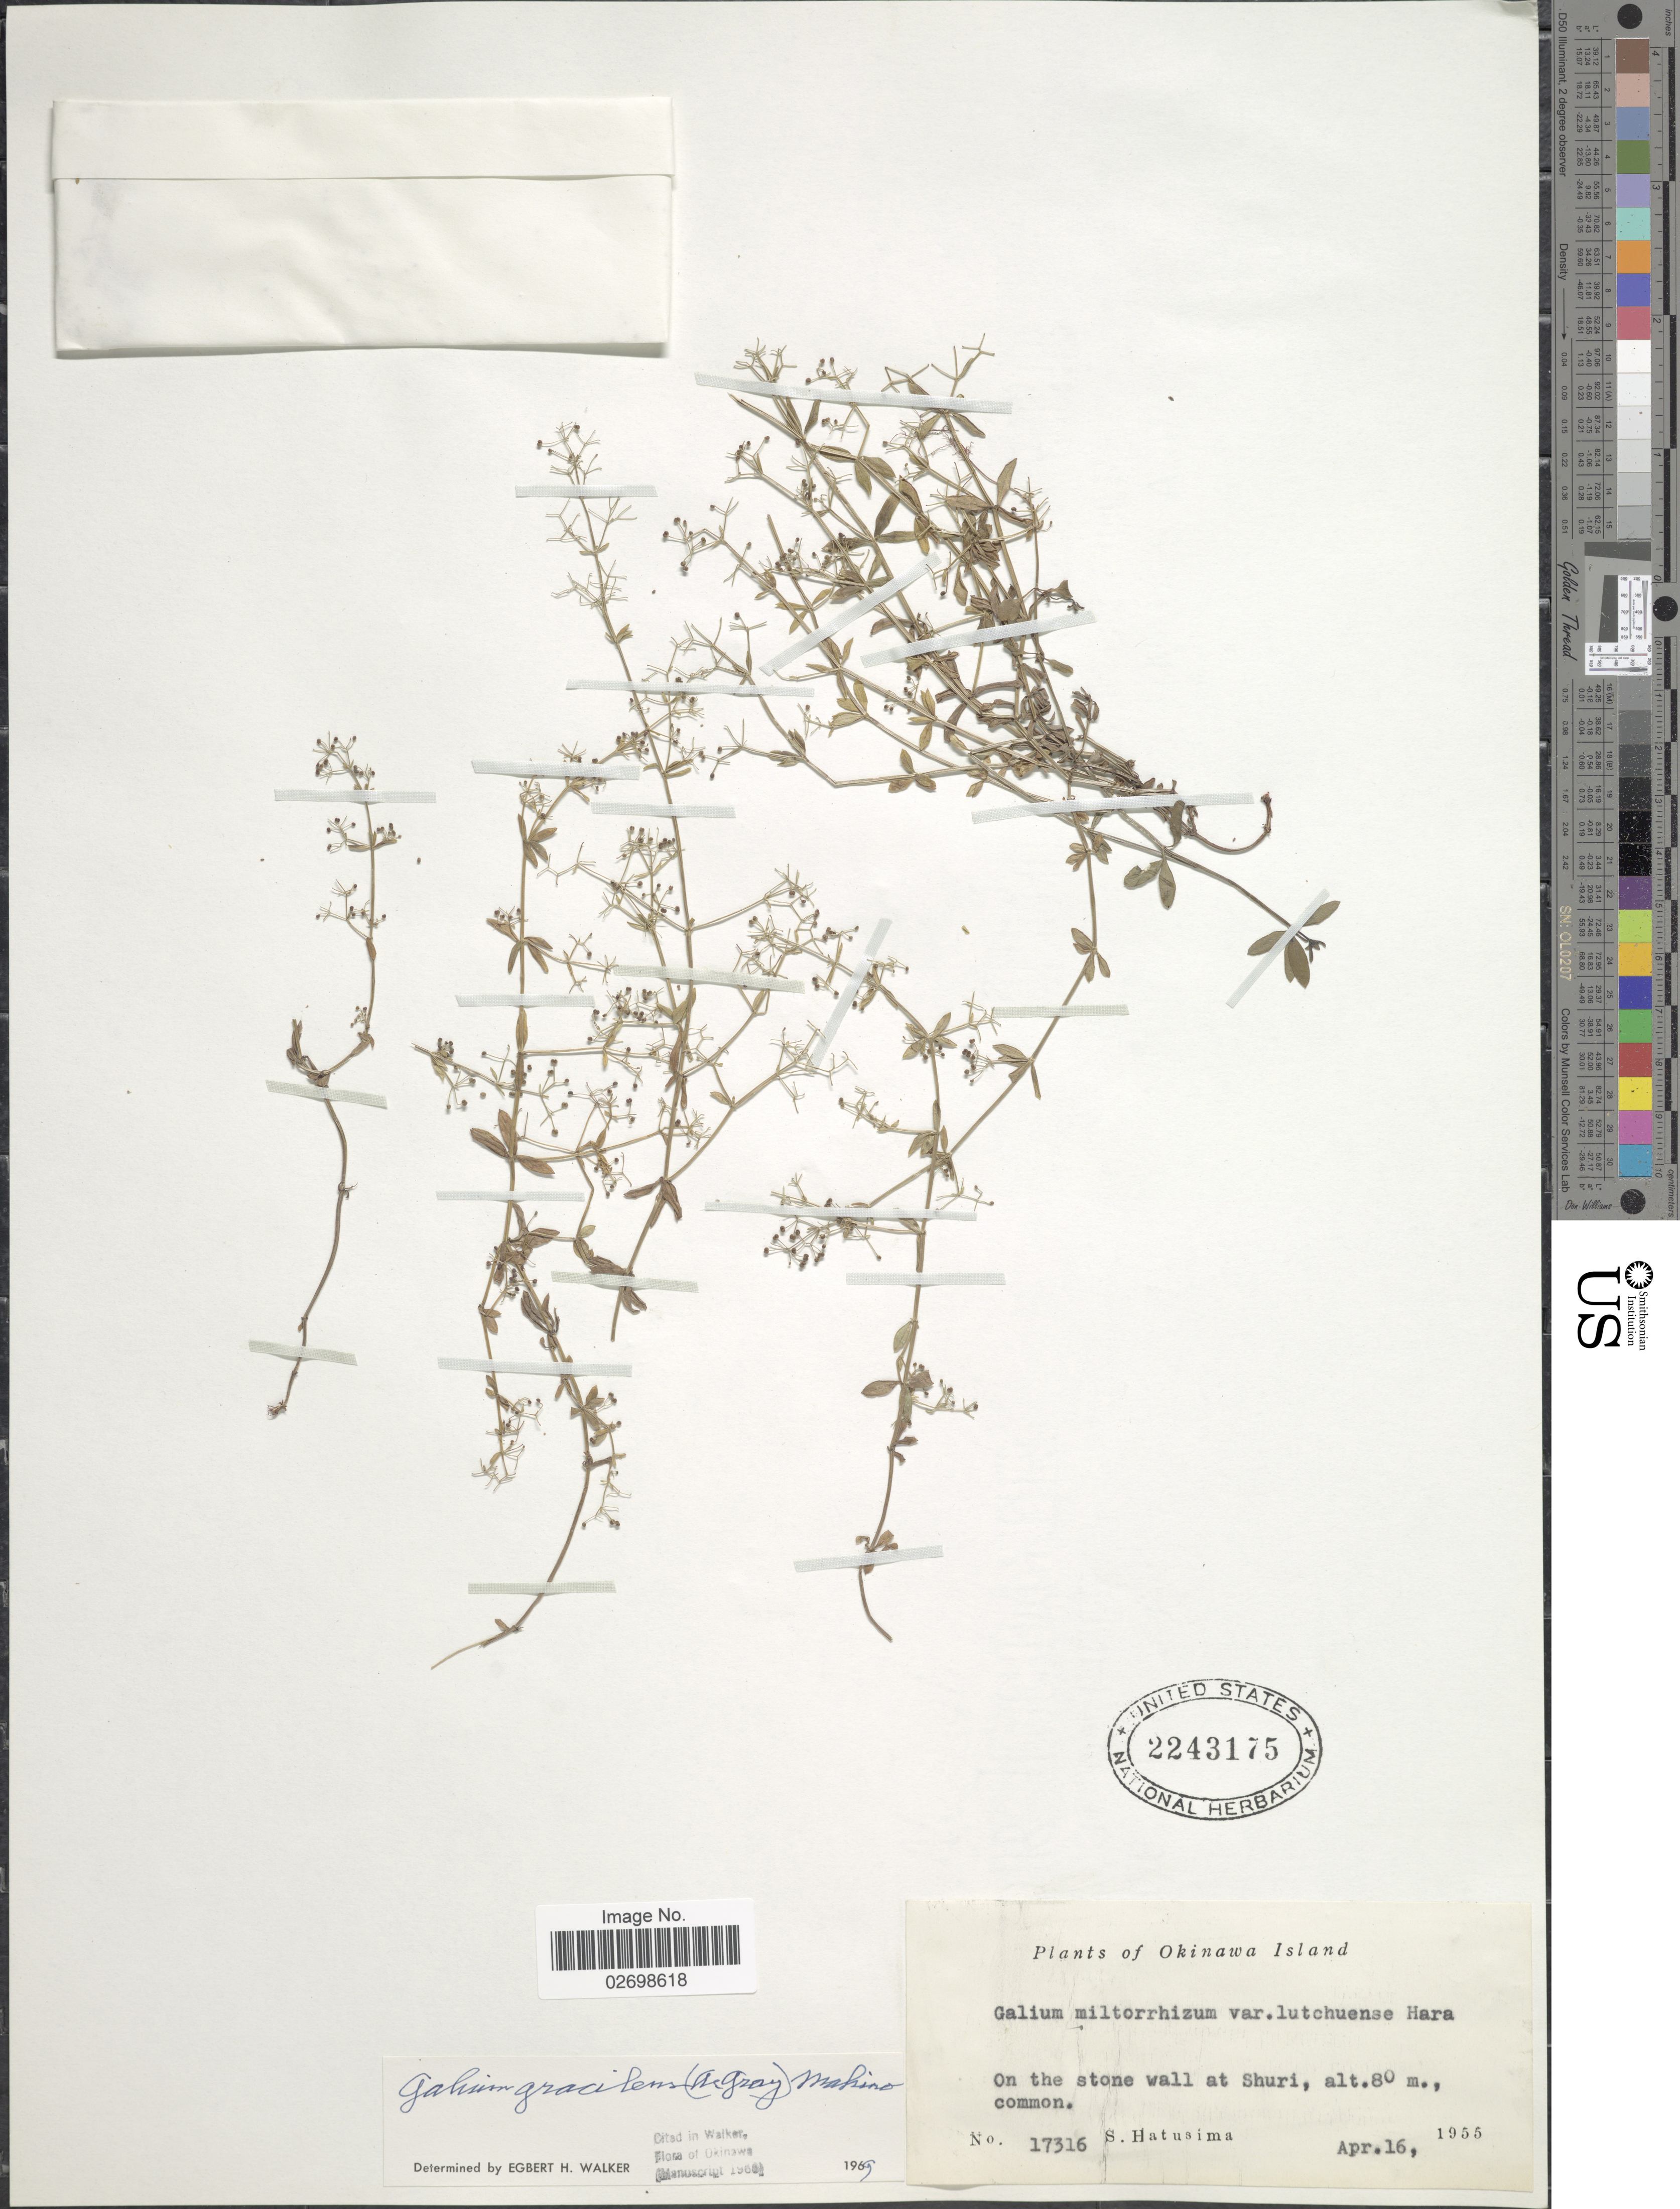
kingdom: Plantae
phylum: Tracheophyta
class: Magnoliopsida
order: Gentianales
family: Rubiaceae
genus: Galium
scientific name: Galium gracilens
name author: (A. Gray) Makino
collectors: S. Hatusima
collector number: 17316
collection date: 1955-04-16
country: Japan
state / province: Okinawa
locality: Okinawa Island, on the stone wall at Shuri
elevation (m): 80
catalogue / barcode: US 2243175